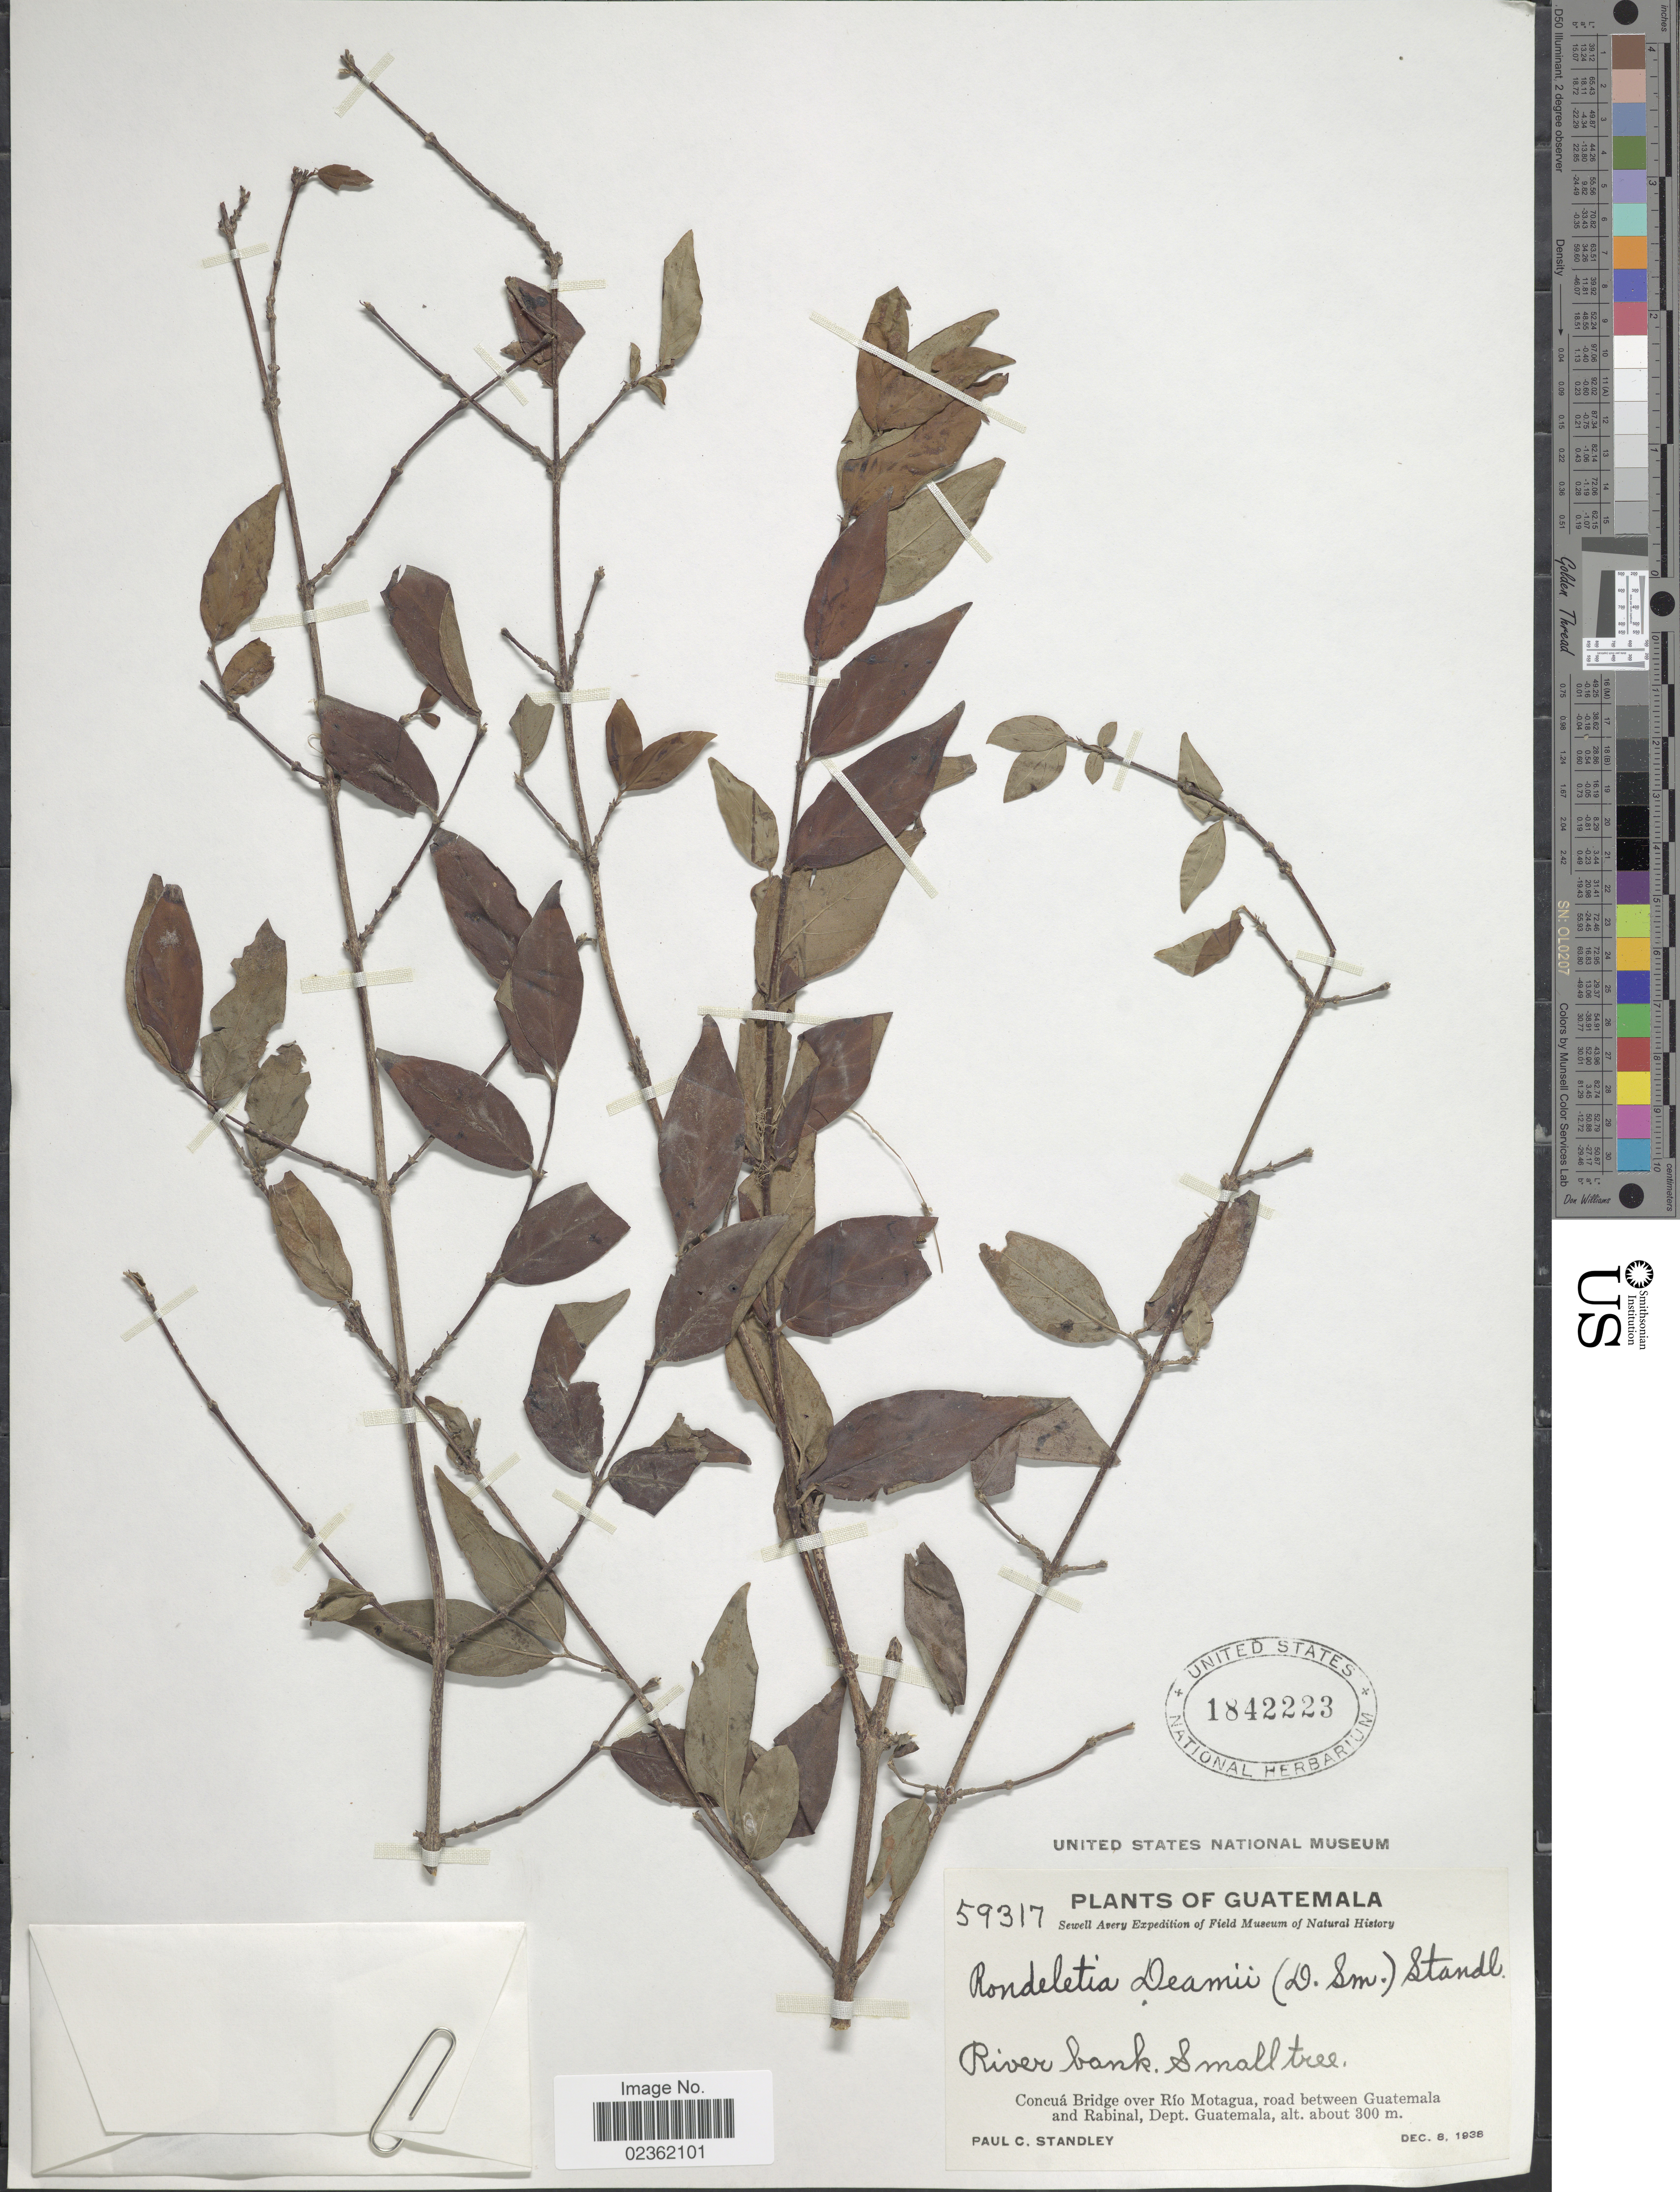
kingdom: Plantae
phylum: Tracheophyta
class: Magnoliopsida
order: Gentianales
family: Rubiaceae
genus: Rondeletia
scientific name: Rondeletia deamii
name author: (Donn. Sm.) Standl.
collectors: P. C. Standley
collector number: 59317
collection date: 1938-12-08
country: Guatemala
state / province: Guatemala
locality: River bank, Concua Bridge over Rio Motagua, road between Guatemala and Rabinal.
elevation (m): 300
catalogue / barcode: US 1842223